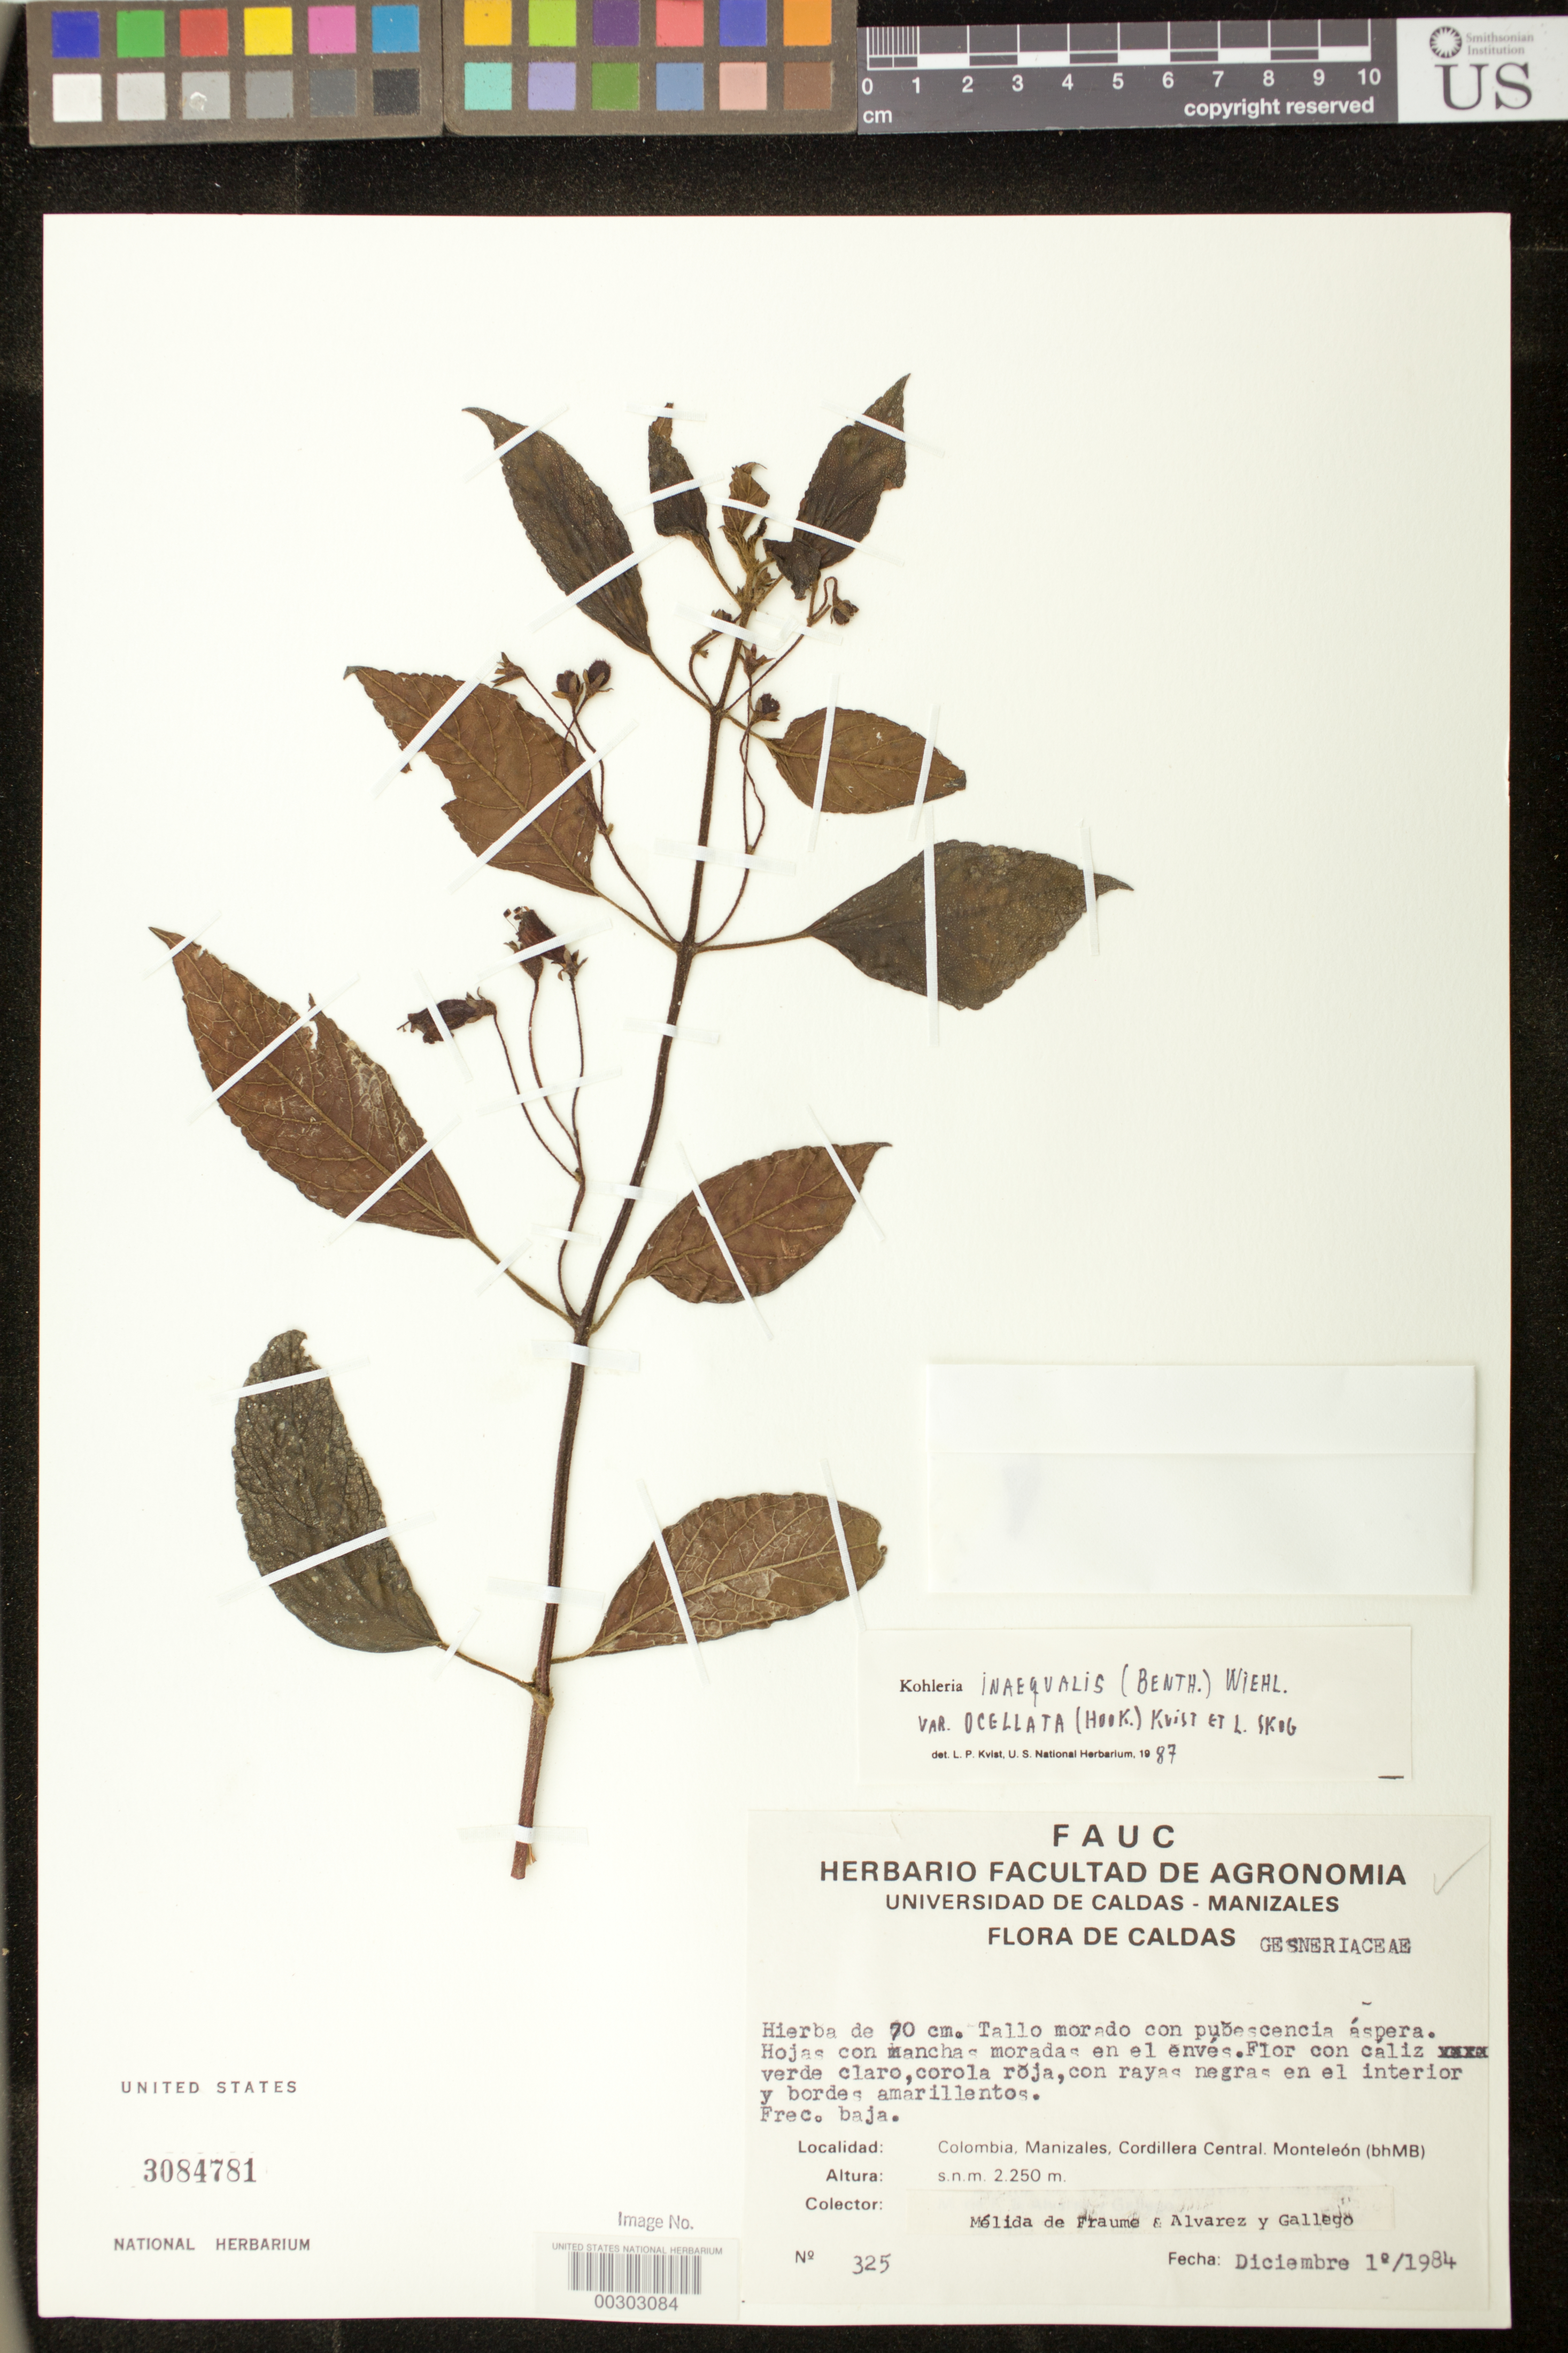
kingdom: Plantae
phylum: Tracheophyta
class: Magnoliopsida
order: Lamiales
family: Gesneriaceae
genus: Kohleria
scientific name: Kohleria inaequalis var. ocellata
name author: (Hook.) L.P. Kvist & L.E. Skog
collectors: M. Fraume, -- Alvarez & -. Gallego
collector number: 325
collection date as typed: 01 Dec 1984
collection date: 1984-12-01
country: Colombia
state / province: Caldas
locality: Manizales, Cordillera Central, Monteleón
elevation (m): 2250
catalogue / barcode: US 3084781